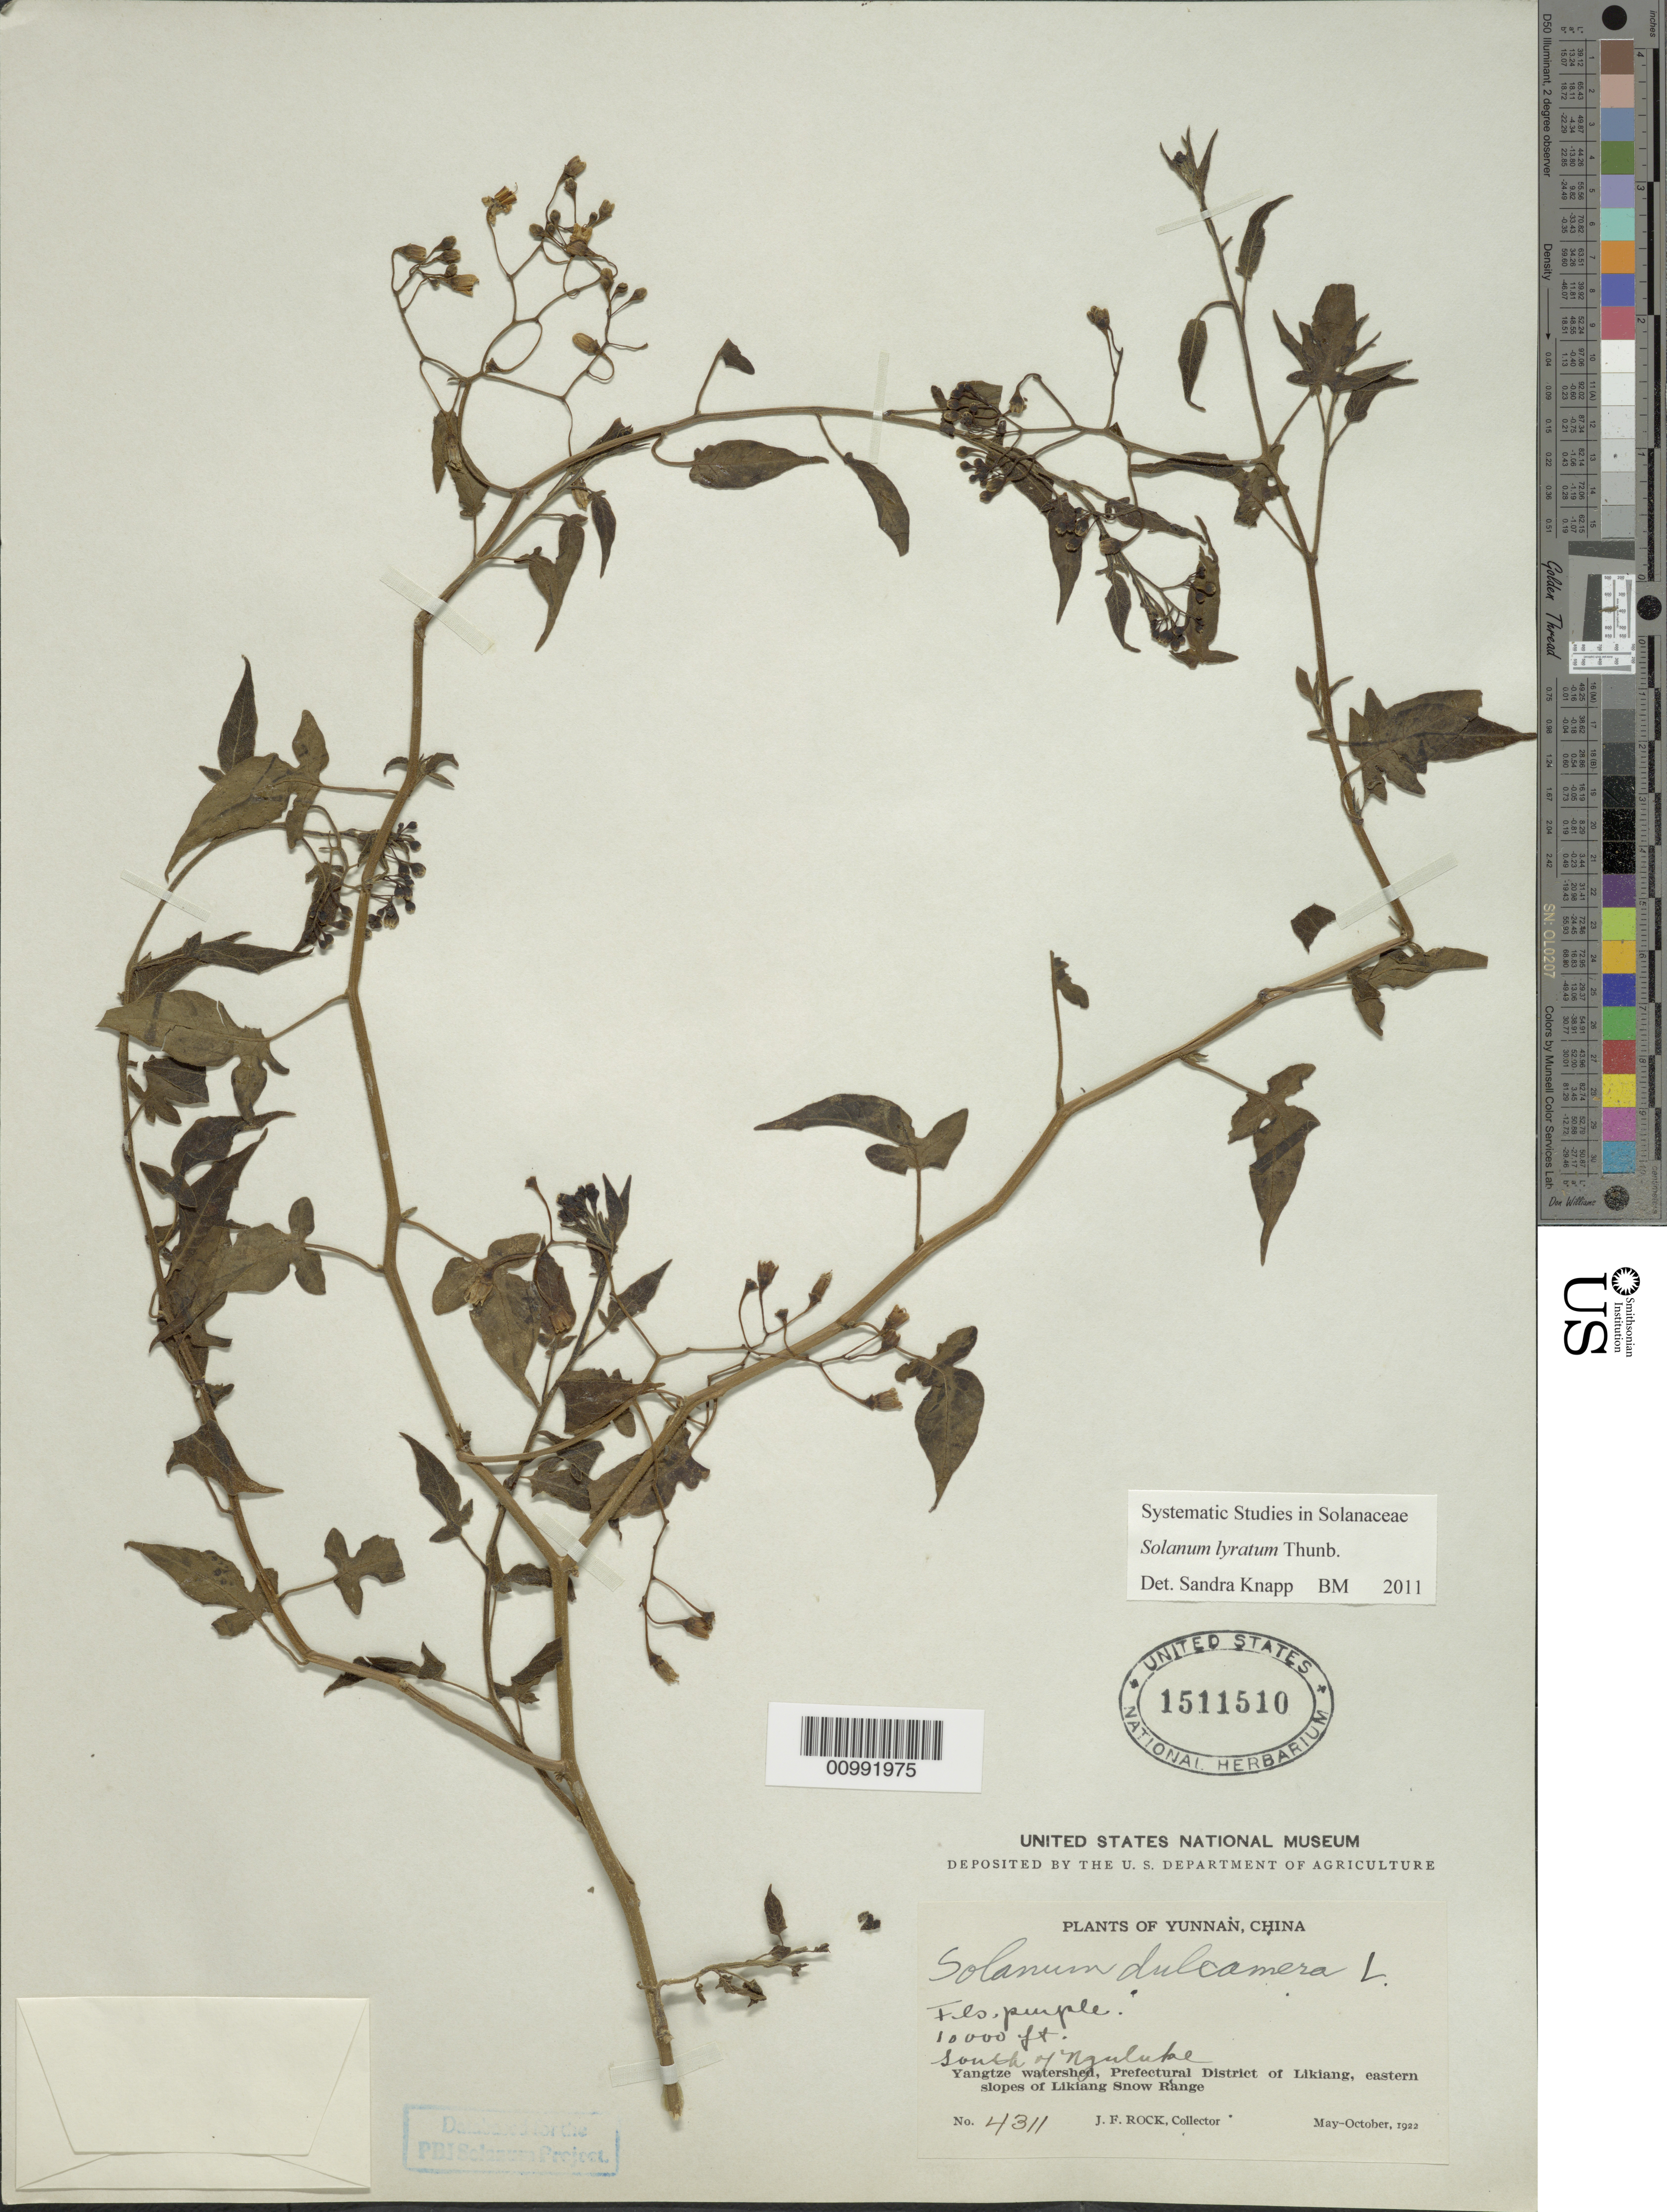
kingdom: Plantae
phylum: Tracheophyta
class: Magnoliopsida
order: Solanales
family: Solanaceae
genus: Solanum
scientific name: Solanum lyratum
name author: Thunb.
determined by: Knapp, S. D.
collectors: J. F. Rock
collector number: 4311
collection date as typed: May 1922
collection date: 1922-05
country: China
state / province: Yunnan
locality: Yangtze watershed, prefectural district ft Likiang [Ligiang], slopes of Likiang Snow Range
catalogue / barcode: US 1511510